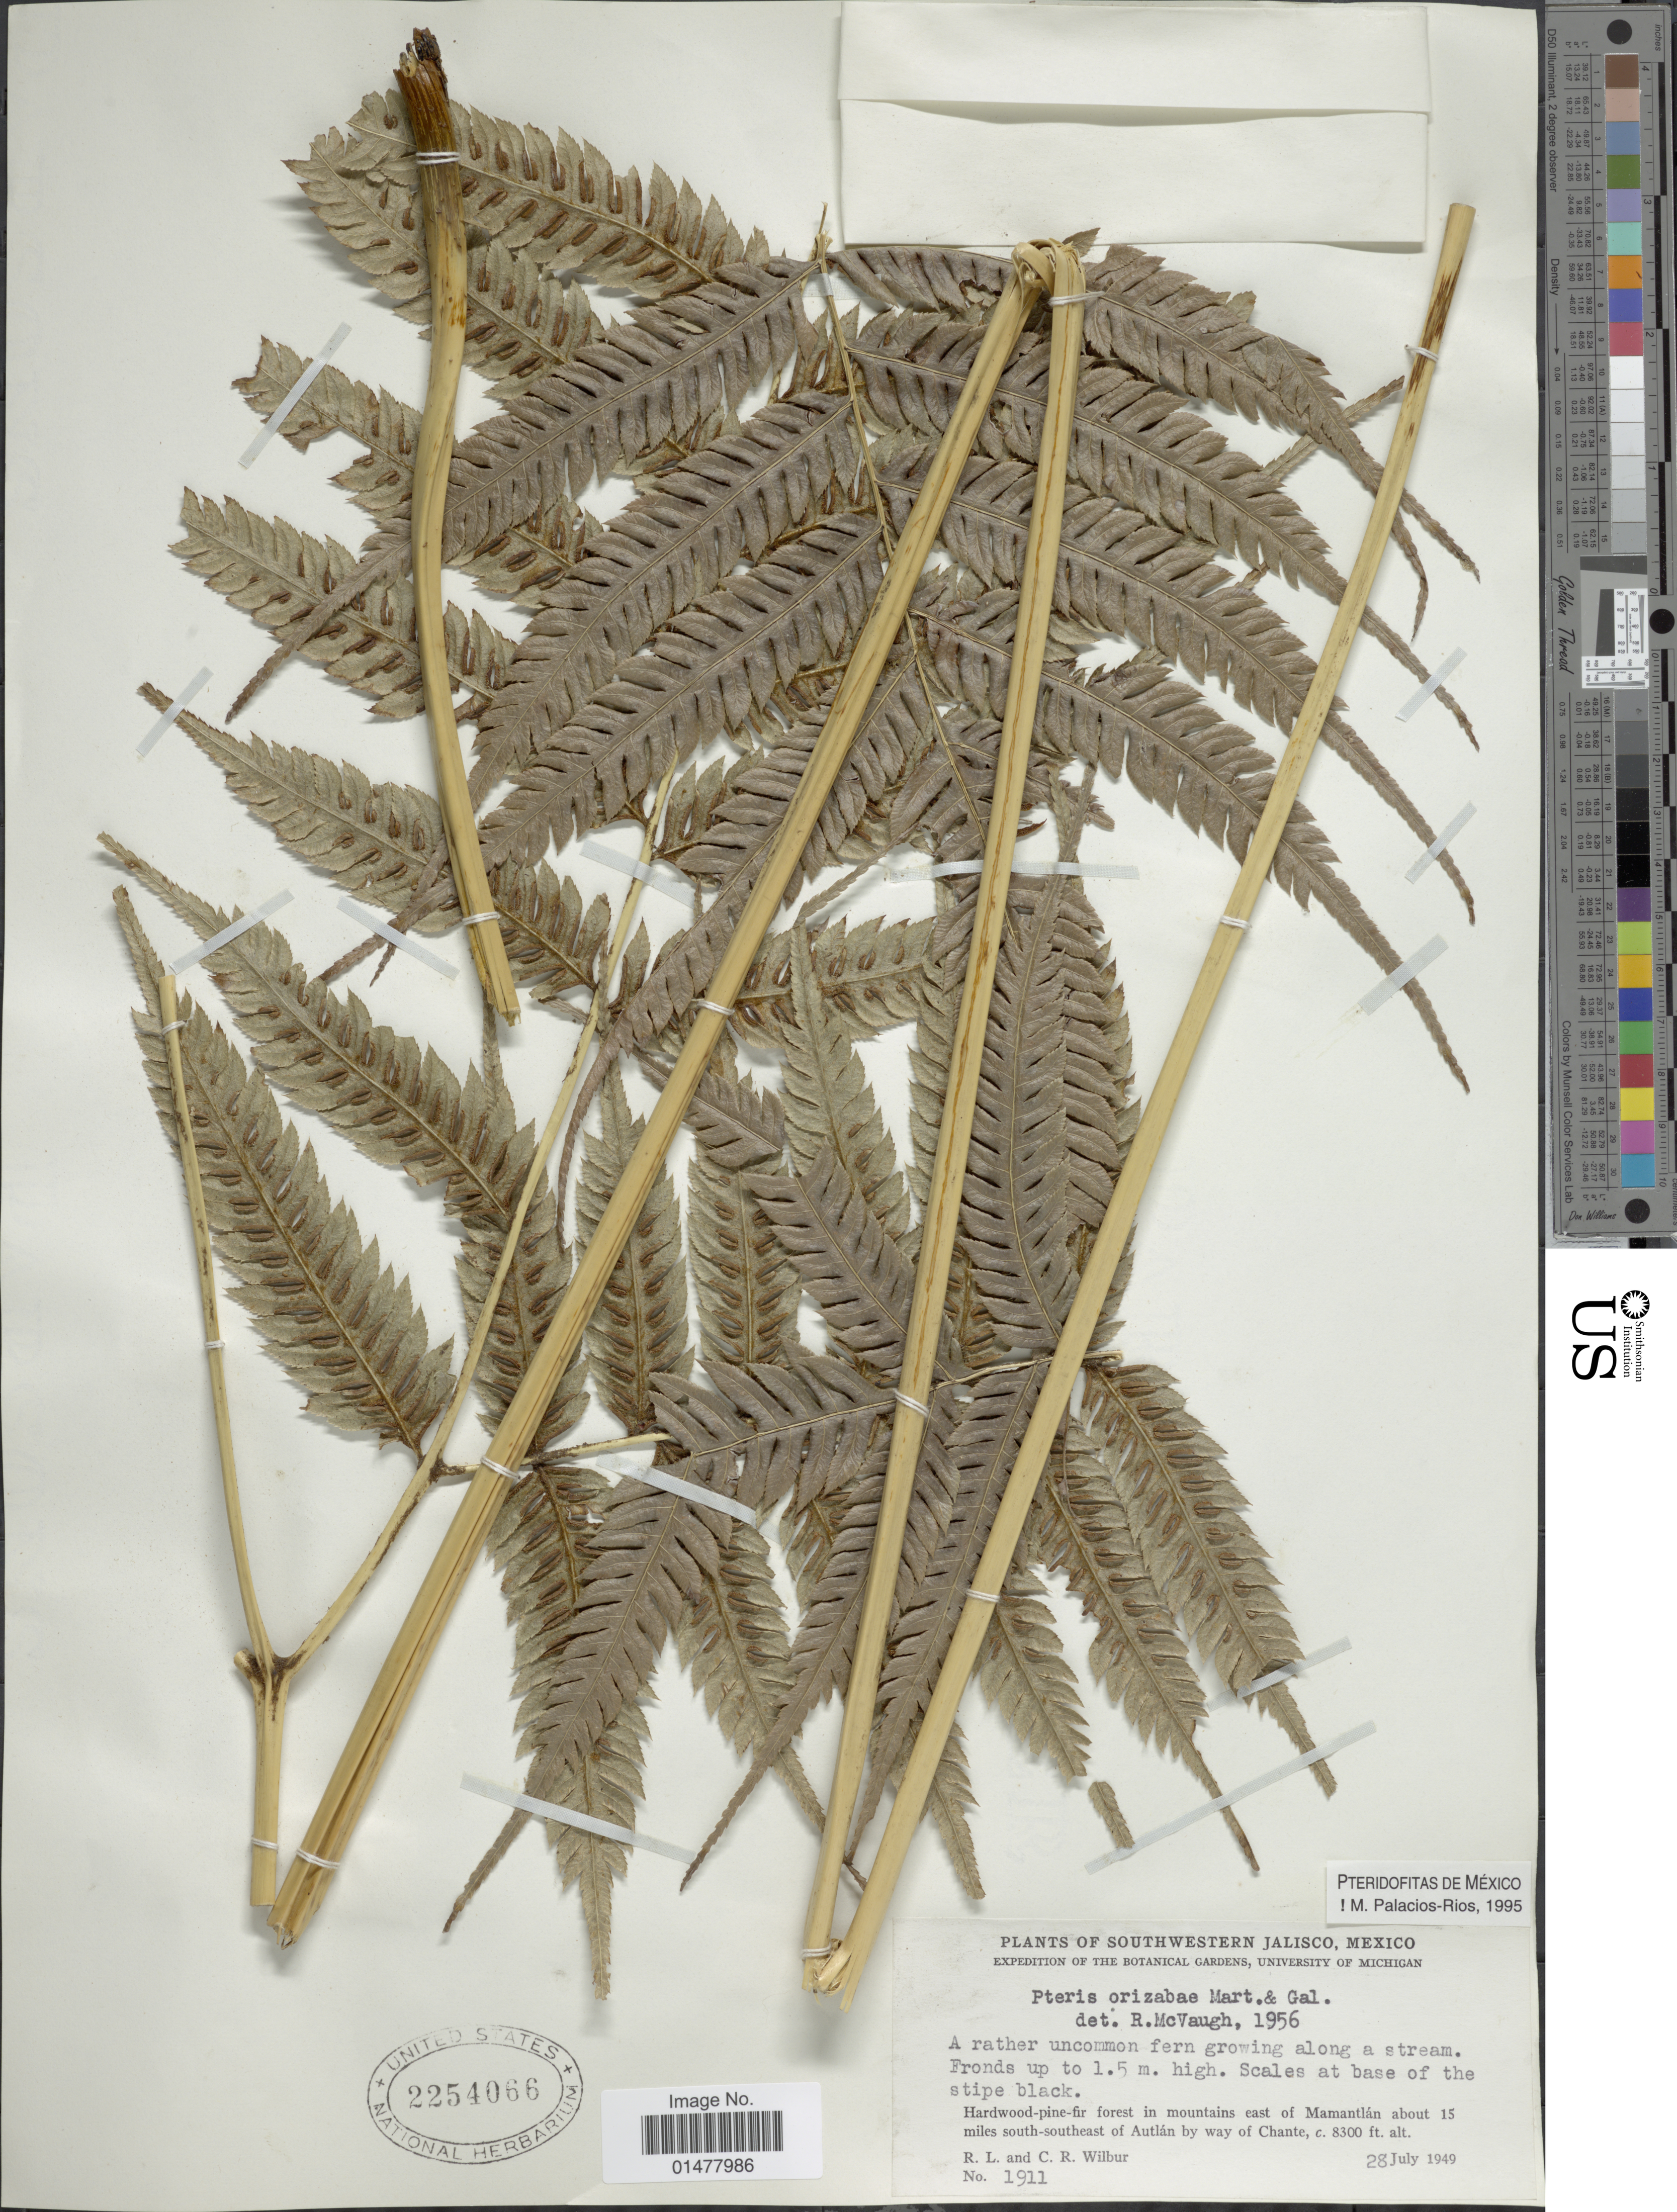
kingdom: Plantae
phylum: Tracheophyta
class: Polypodiopsida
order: Polypodiales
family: Pteridaceae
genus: Pteris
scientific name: Pteris orizabae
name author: M. Martens & Galeotti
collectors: R. L. Wilbur & C. Wilbur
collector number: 1911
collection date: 1949-07-28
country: Mexico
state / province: Jalisco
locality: PLants of Southwestern jalisco, Mexico, hardwood pine-fir forest in mountains east of Mamantlan about 15 miles south-southeast of Autlan by way of Chante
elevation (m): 2530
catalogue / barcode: US 2254066